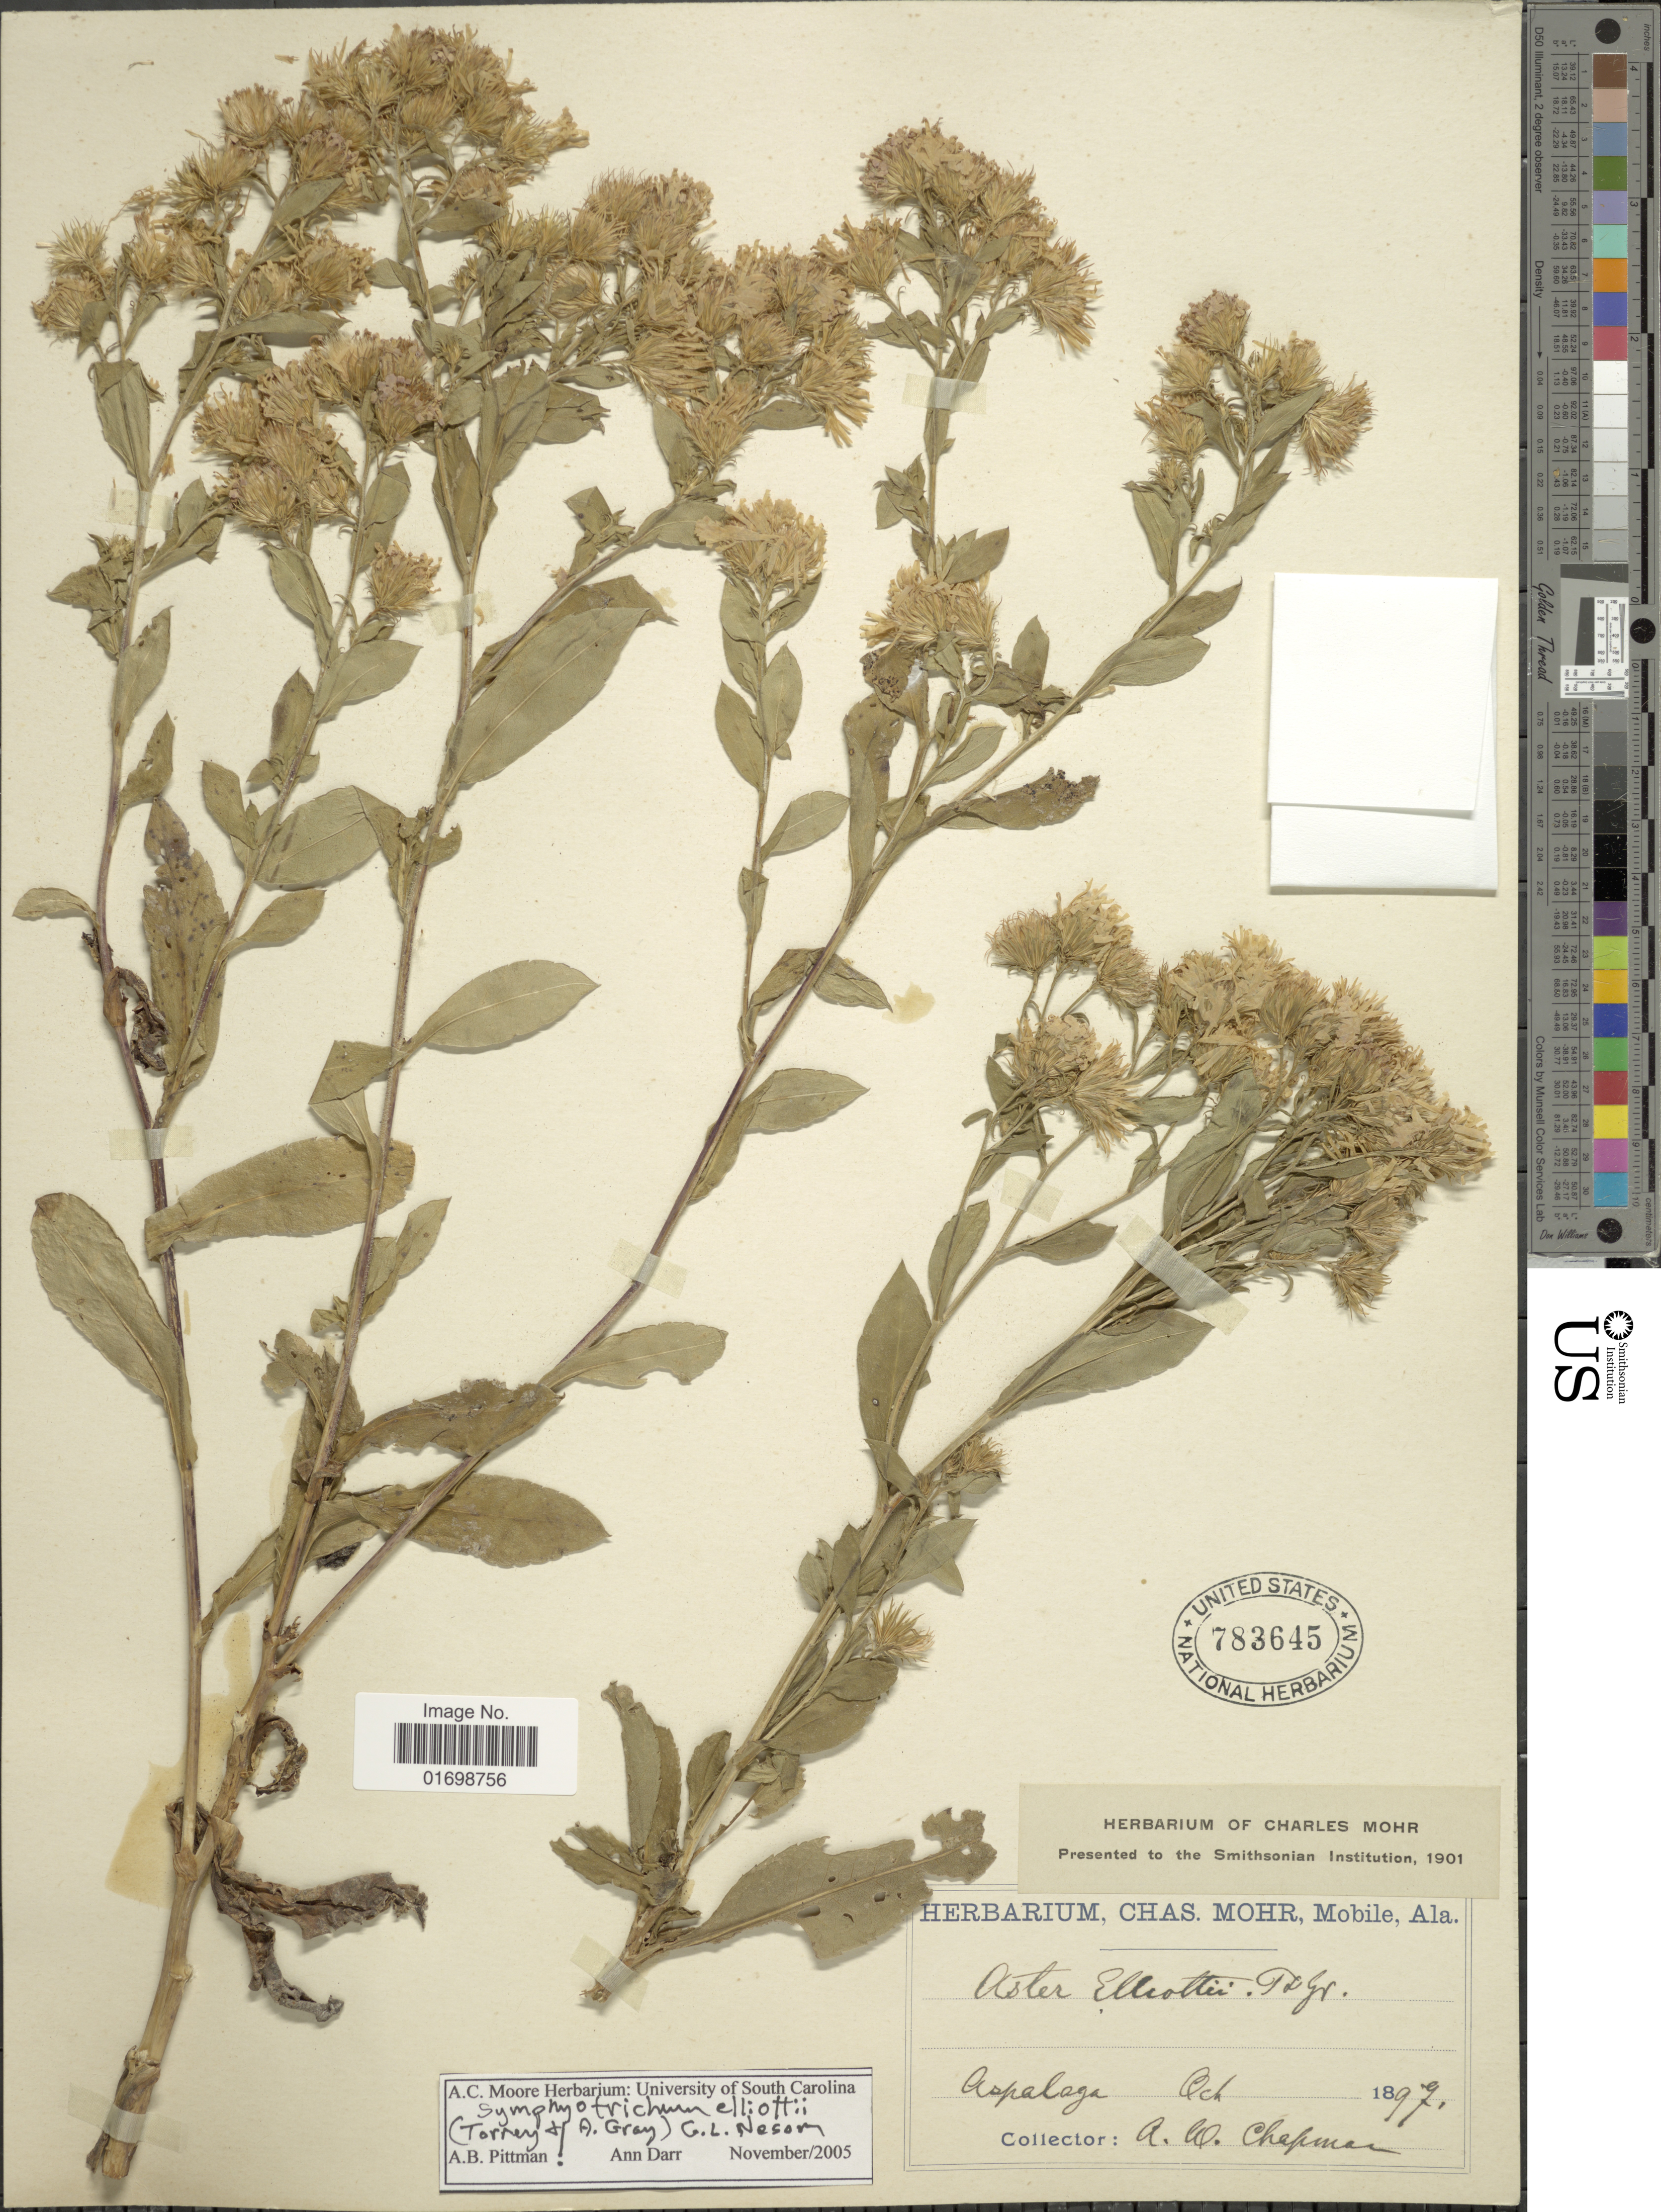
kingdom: Plantae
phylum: Tracheophyta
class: Magnoliopsida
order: Asterales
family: Asteraceae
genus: Symphyotrichum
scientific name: Symphyotrichum elliottii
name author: (Torr. & A. Gray) G.L. Nesom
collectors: A. W. Chapman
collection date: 1897-10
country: United States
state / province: Florida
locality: Aspalaga.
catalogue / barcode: US 783645